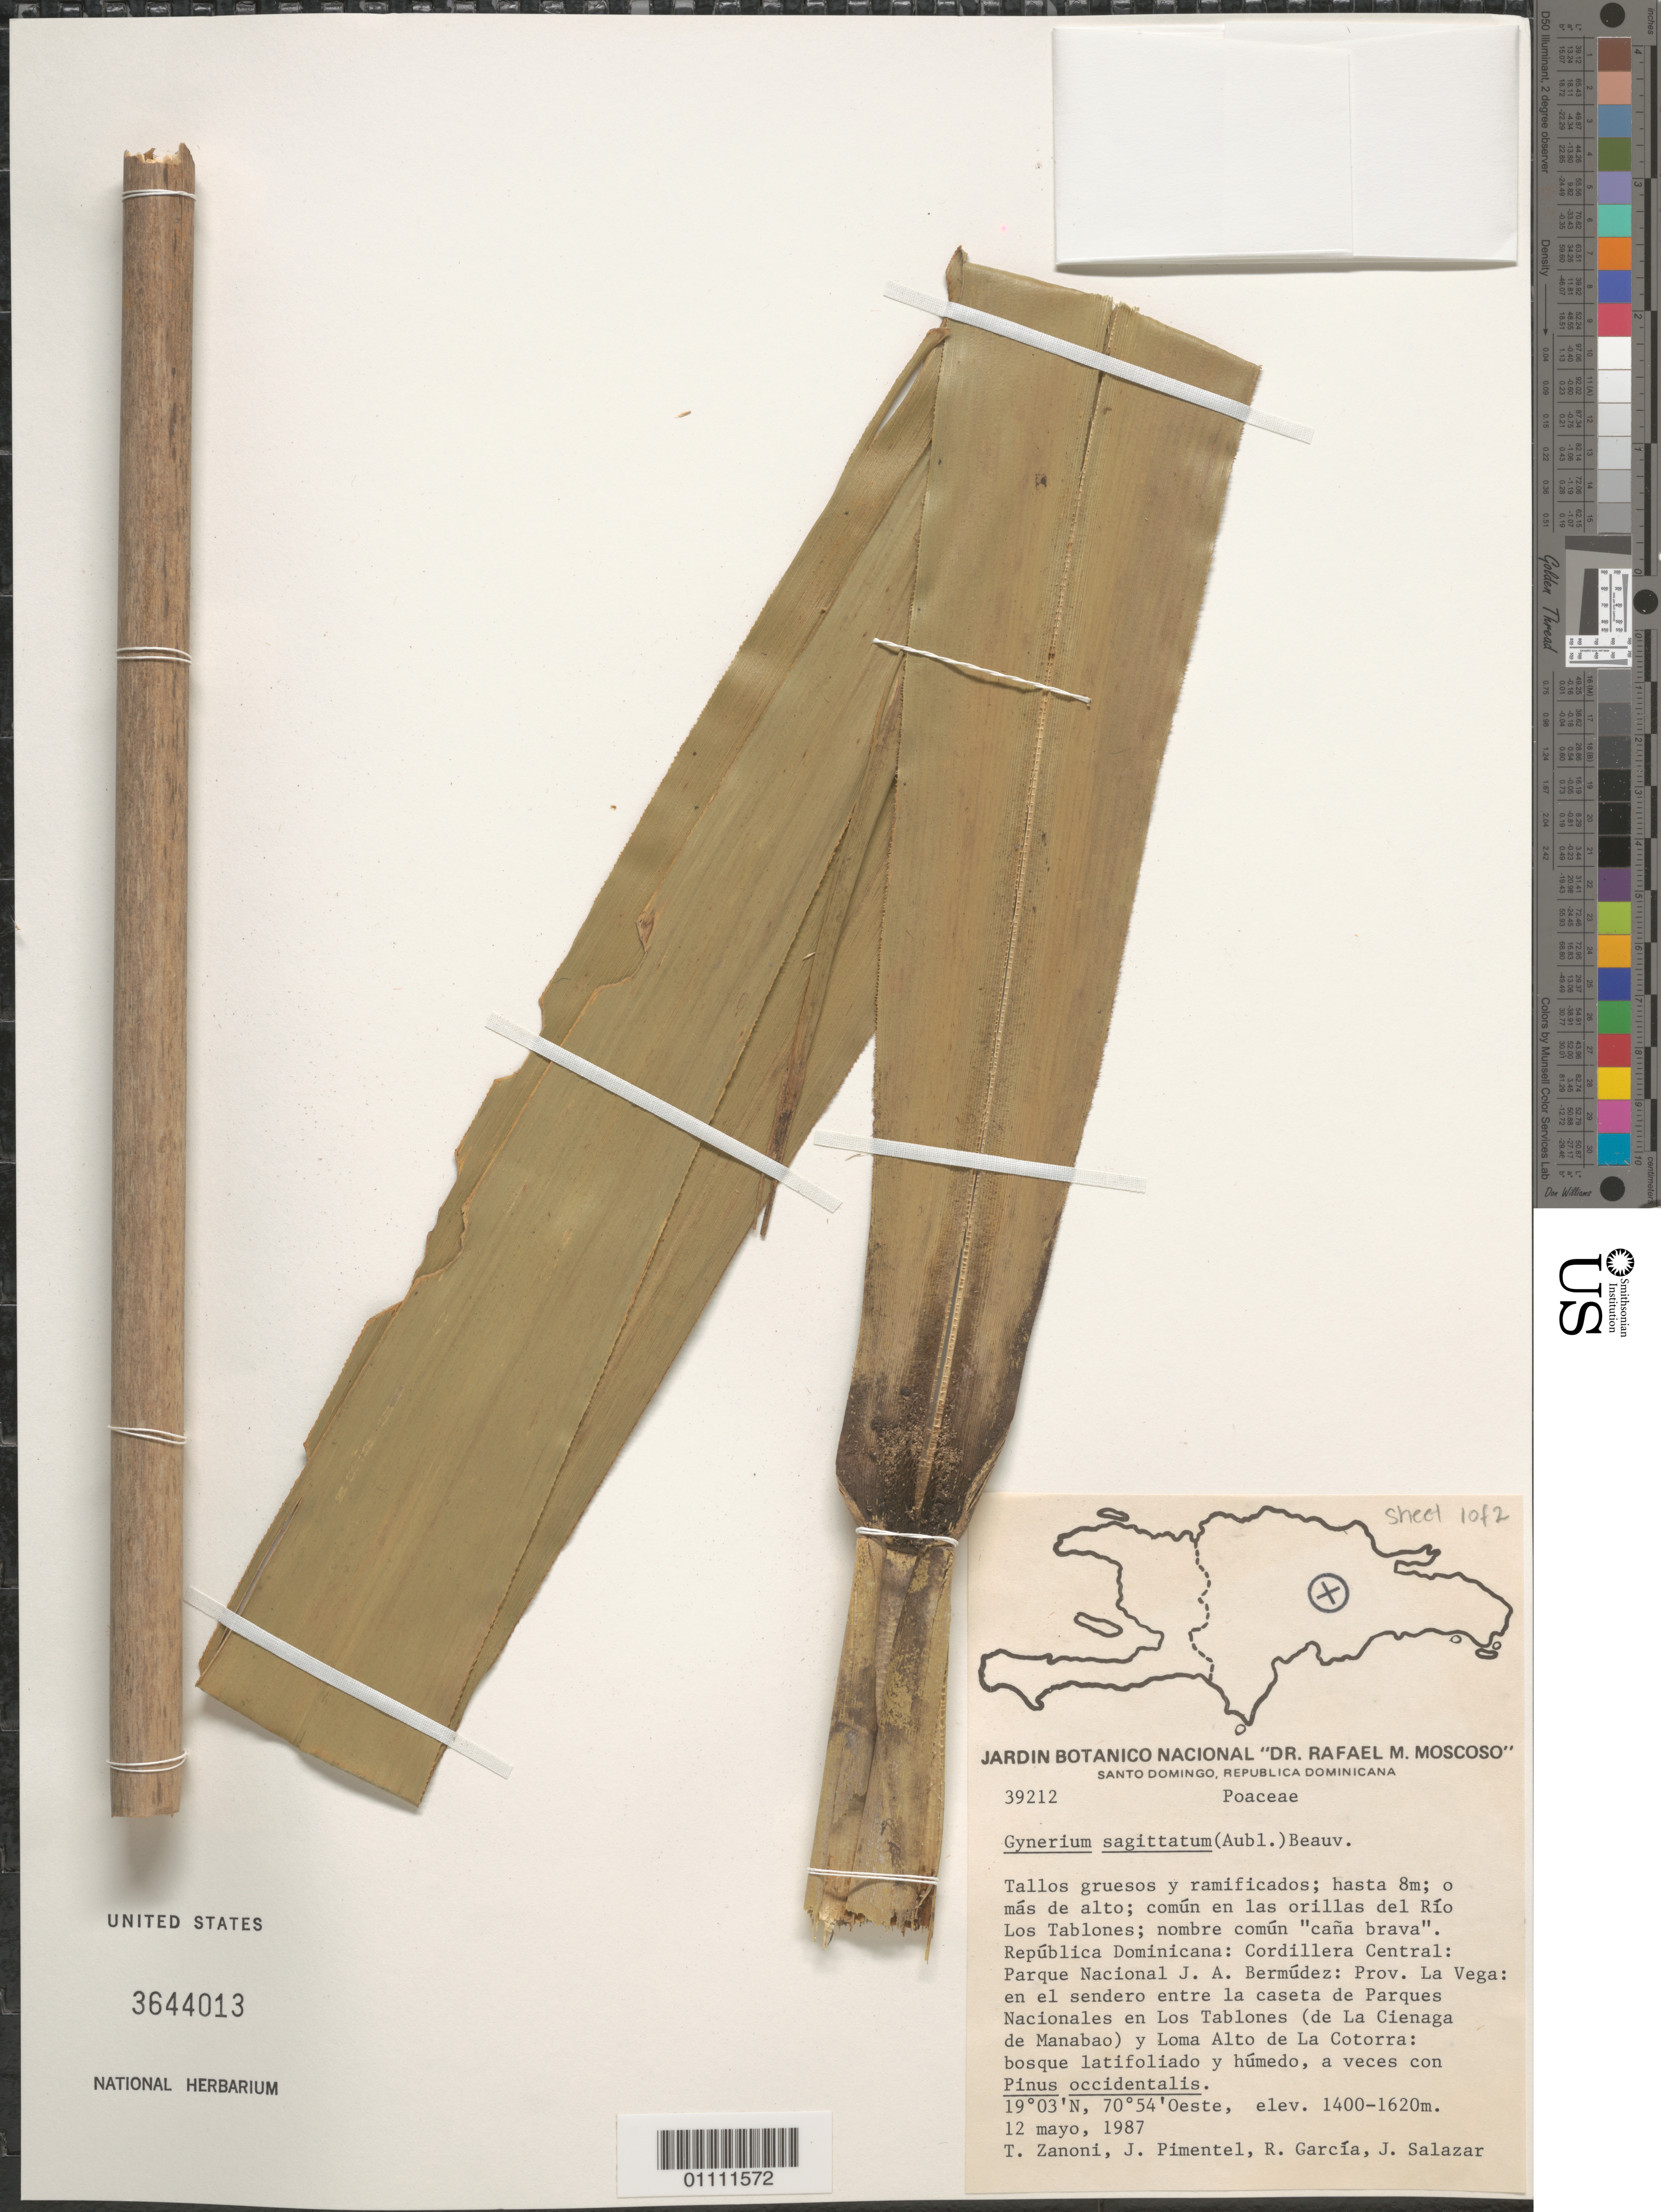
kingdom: Plantae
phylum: Tracheophyta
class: Liliopsida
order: Poales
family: Poaceae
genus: Gynerium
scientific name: Gynerium sagittatum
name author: (Aubl.) P. Beauv.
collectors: T. A. Zanoni, J. Pimentel, R. G. García & J. Salazar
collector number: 39212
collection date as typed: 12 May 1987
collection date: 1987-05-12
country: Dominican Republic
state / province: La Vega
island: Hispaniola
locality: Cordillera Central, Parque Nacional J.A. Bermúdez, en el sendero entre la caseta de Parques Nacionales en Los Tablones (de La Cienaga de Manabao) y Loma Alto de La Cotorra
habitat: Bosque latifoliado y húmedo, a veces con Pinus occidentalis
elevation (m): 1400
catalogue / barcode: US 3644013